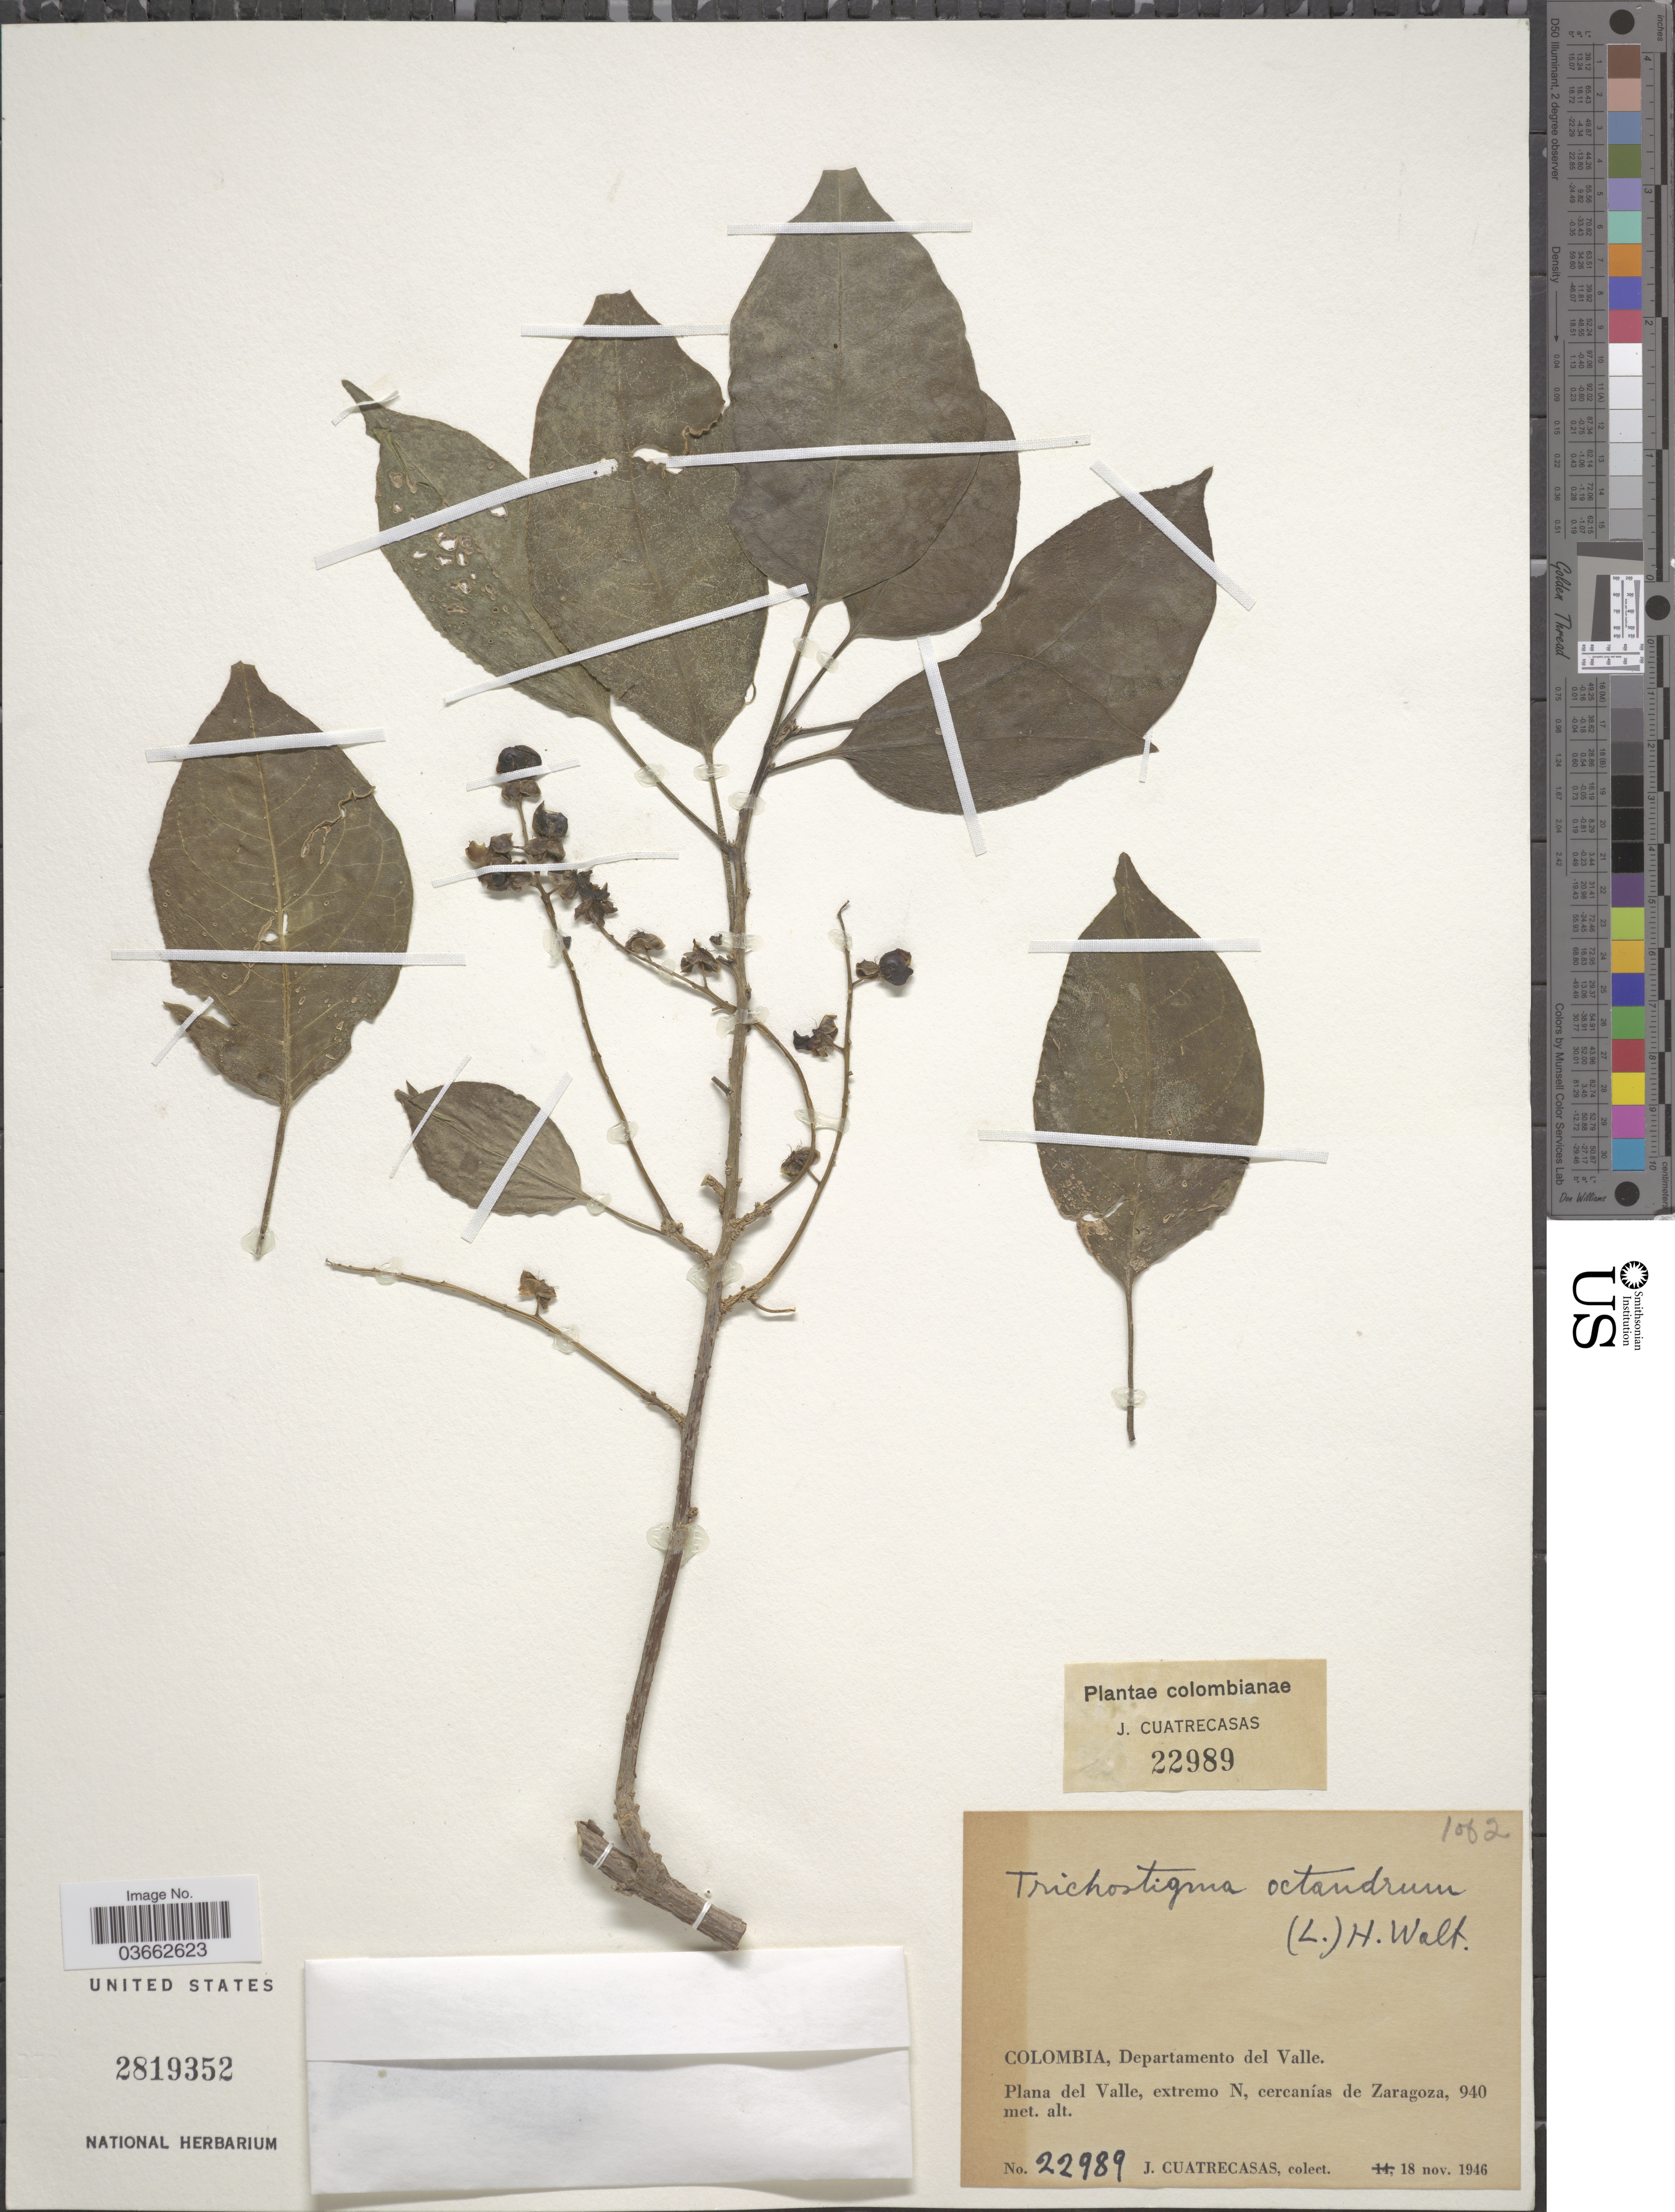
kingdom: Plantae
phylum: Tracheophyta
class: Magnoliopsida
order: Caryophyllales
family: Phytolaccaceae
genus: Trichostigma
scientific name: Trichostigma octandrum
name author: (L.) H. Walter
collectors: J. Cuatrecasas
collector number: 22989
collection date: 1946-11-18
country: Colombia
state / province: Valle del Cauca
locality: Departamento del Valle. Plana del Valle, extremo N, cercanías de Zaragoza.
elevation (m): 940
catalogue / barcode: US 2819352